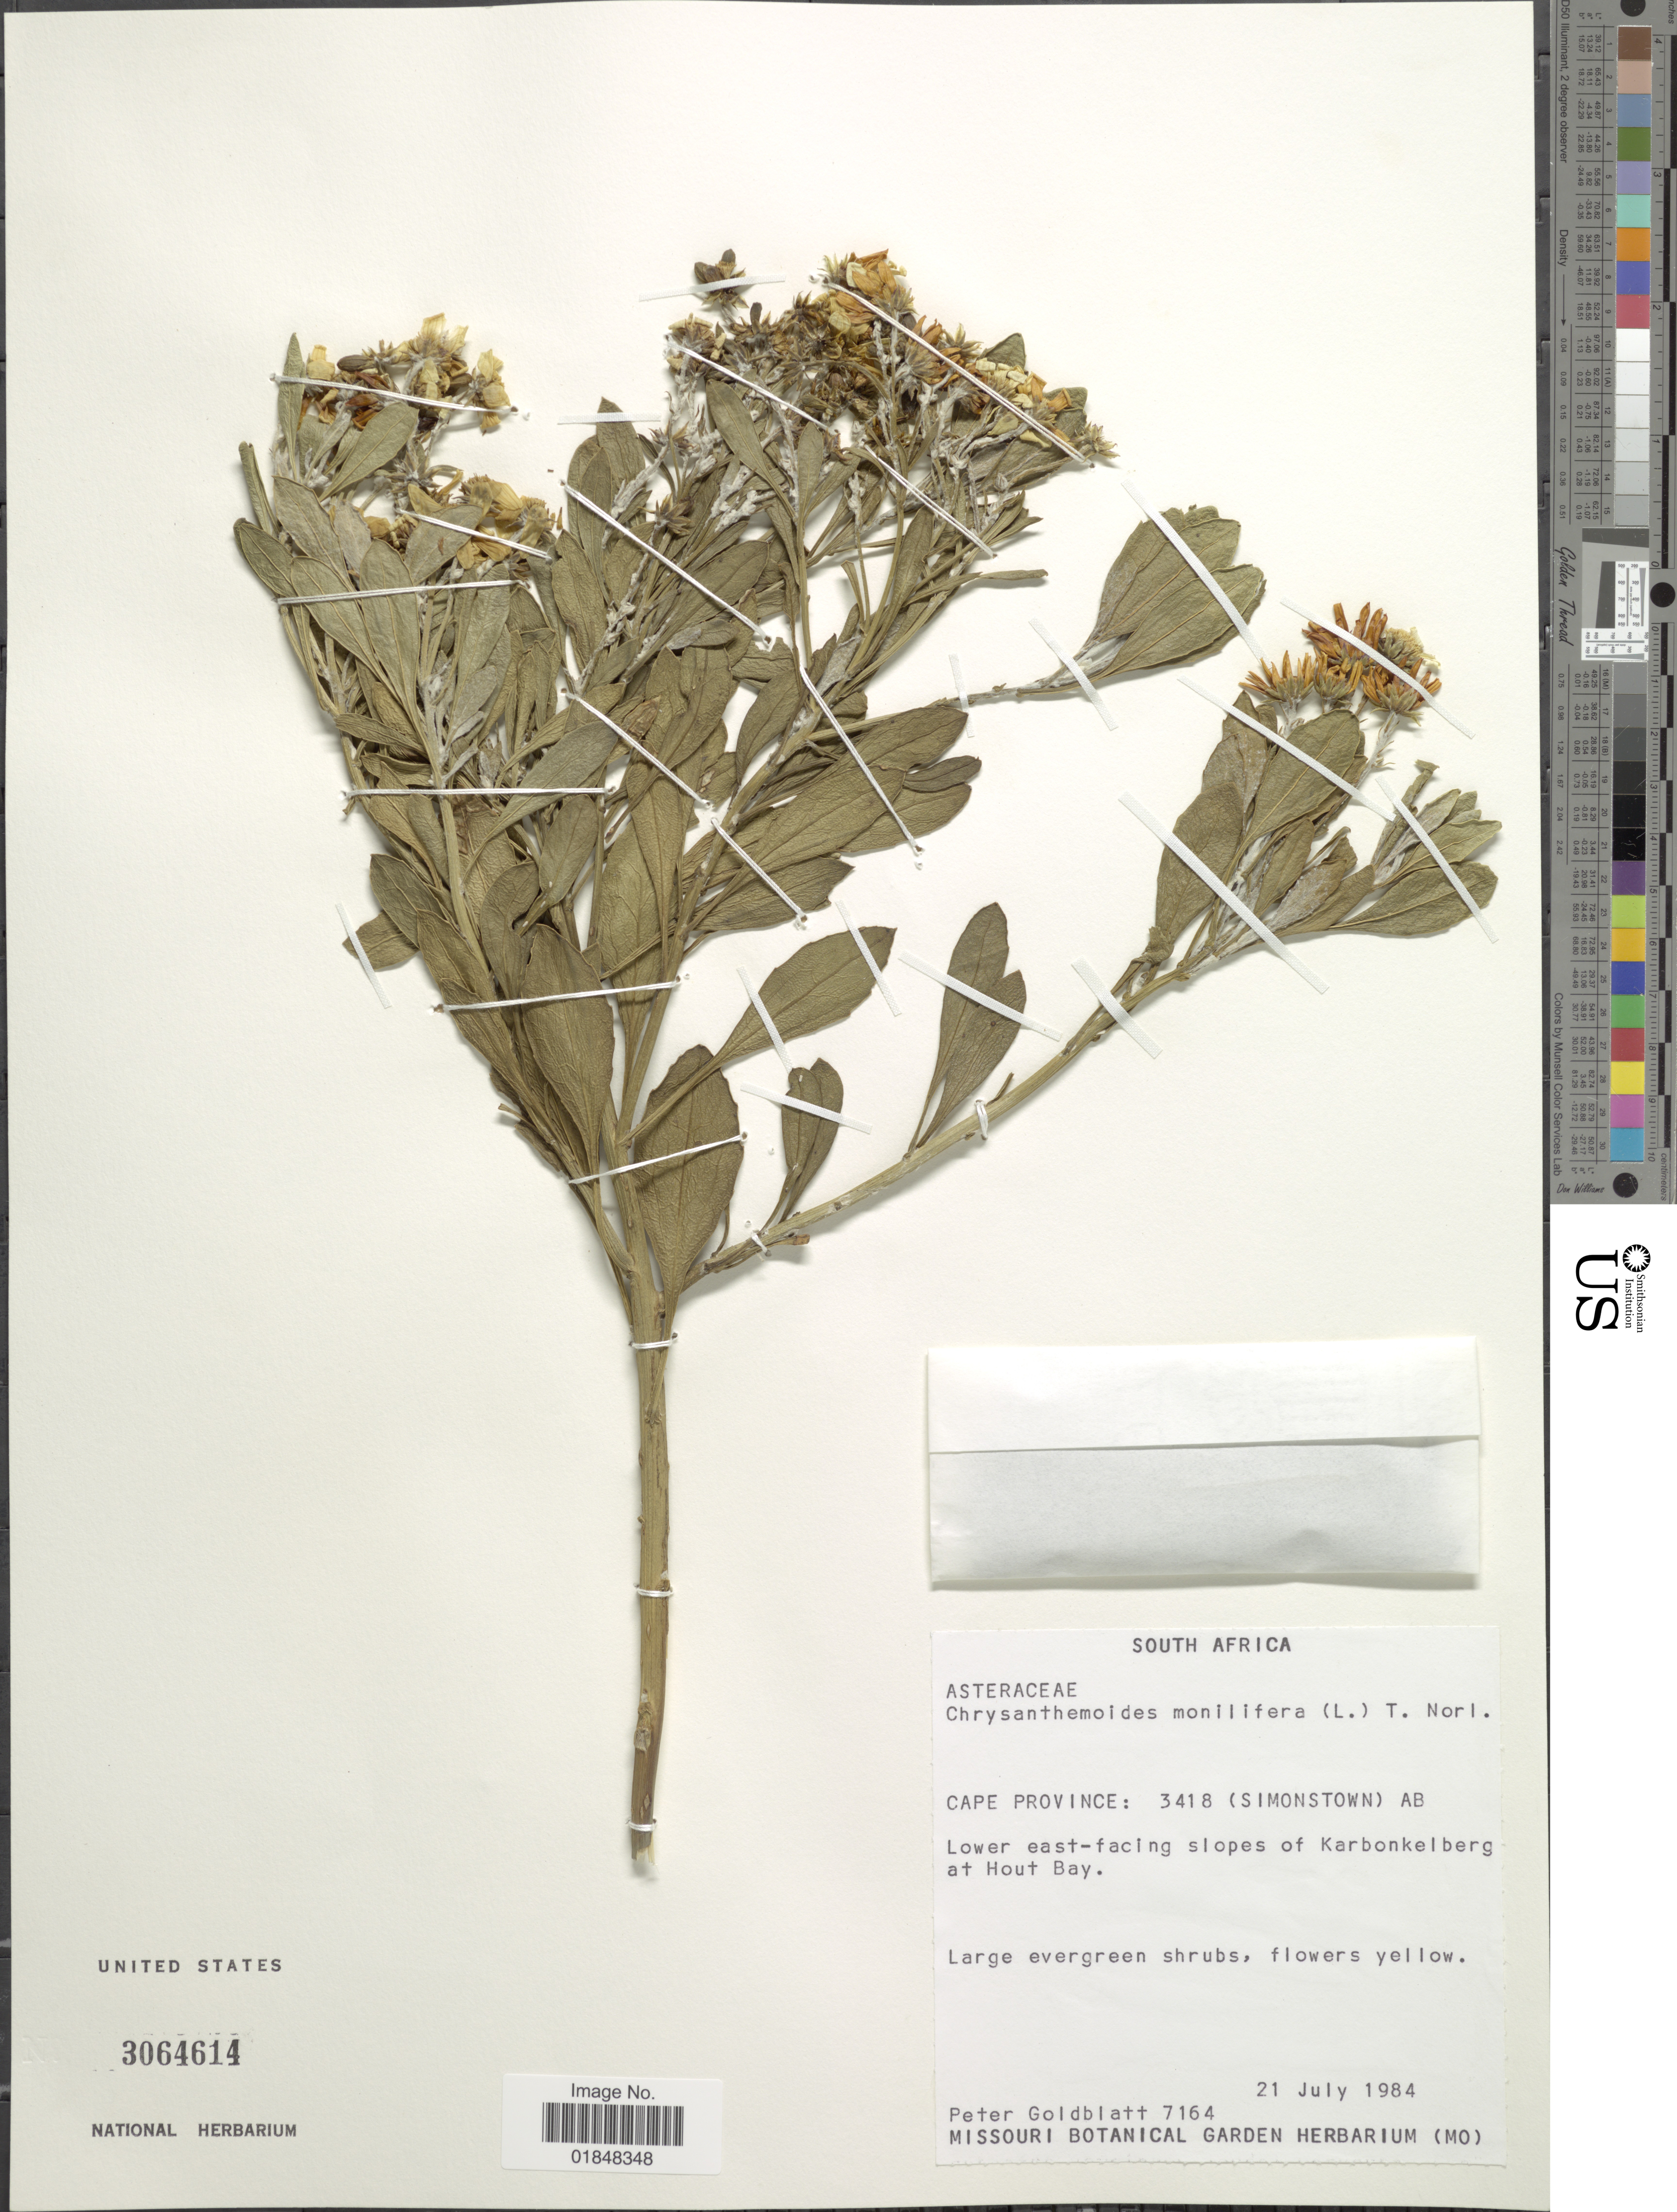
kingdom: Plantae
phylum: Tracheophyta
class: Magnoliopsida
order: Asterales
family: Asteraceae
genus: Chrysanthemoides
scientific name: Chrysanthemoides monilifera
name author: (L.) Norl.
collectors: P. Goldblatt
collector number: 7164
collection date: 1984-07-21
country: South Africa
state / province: Western Cape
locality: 3418 (Simonstown) AB. Lower east-facing slopes of Krbonkelberg at Hout Bay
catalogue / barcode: US 3064614